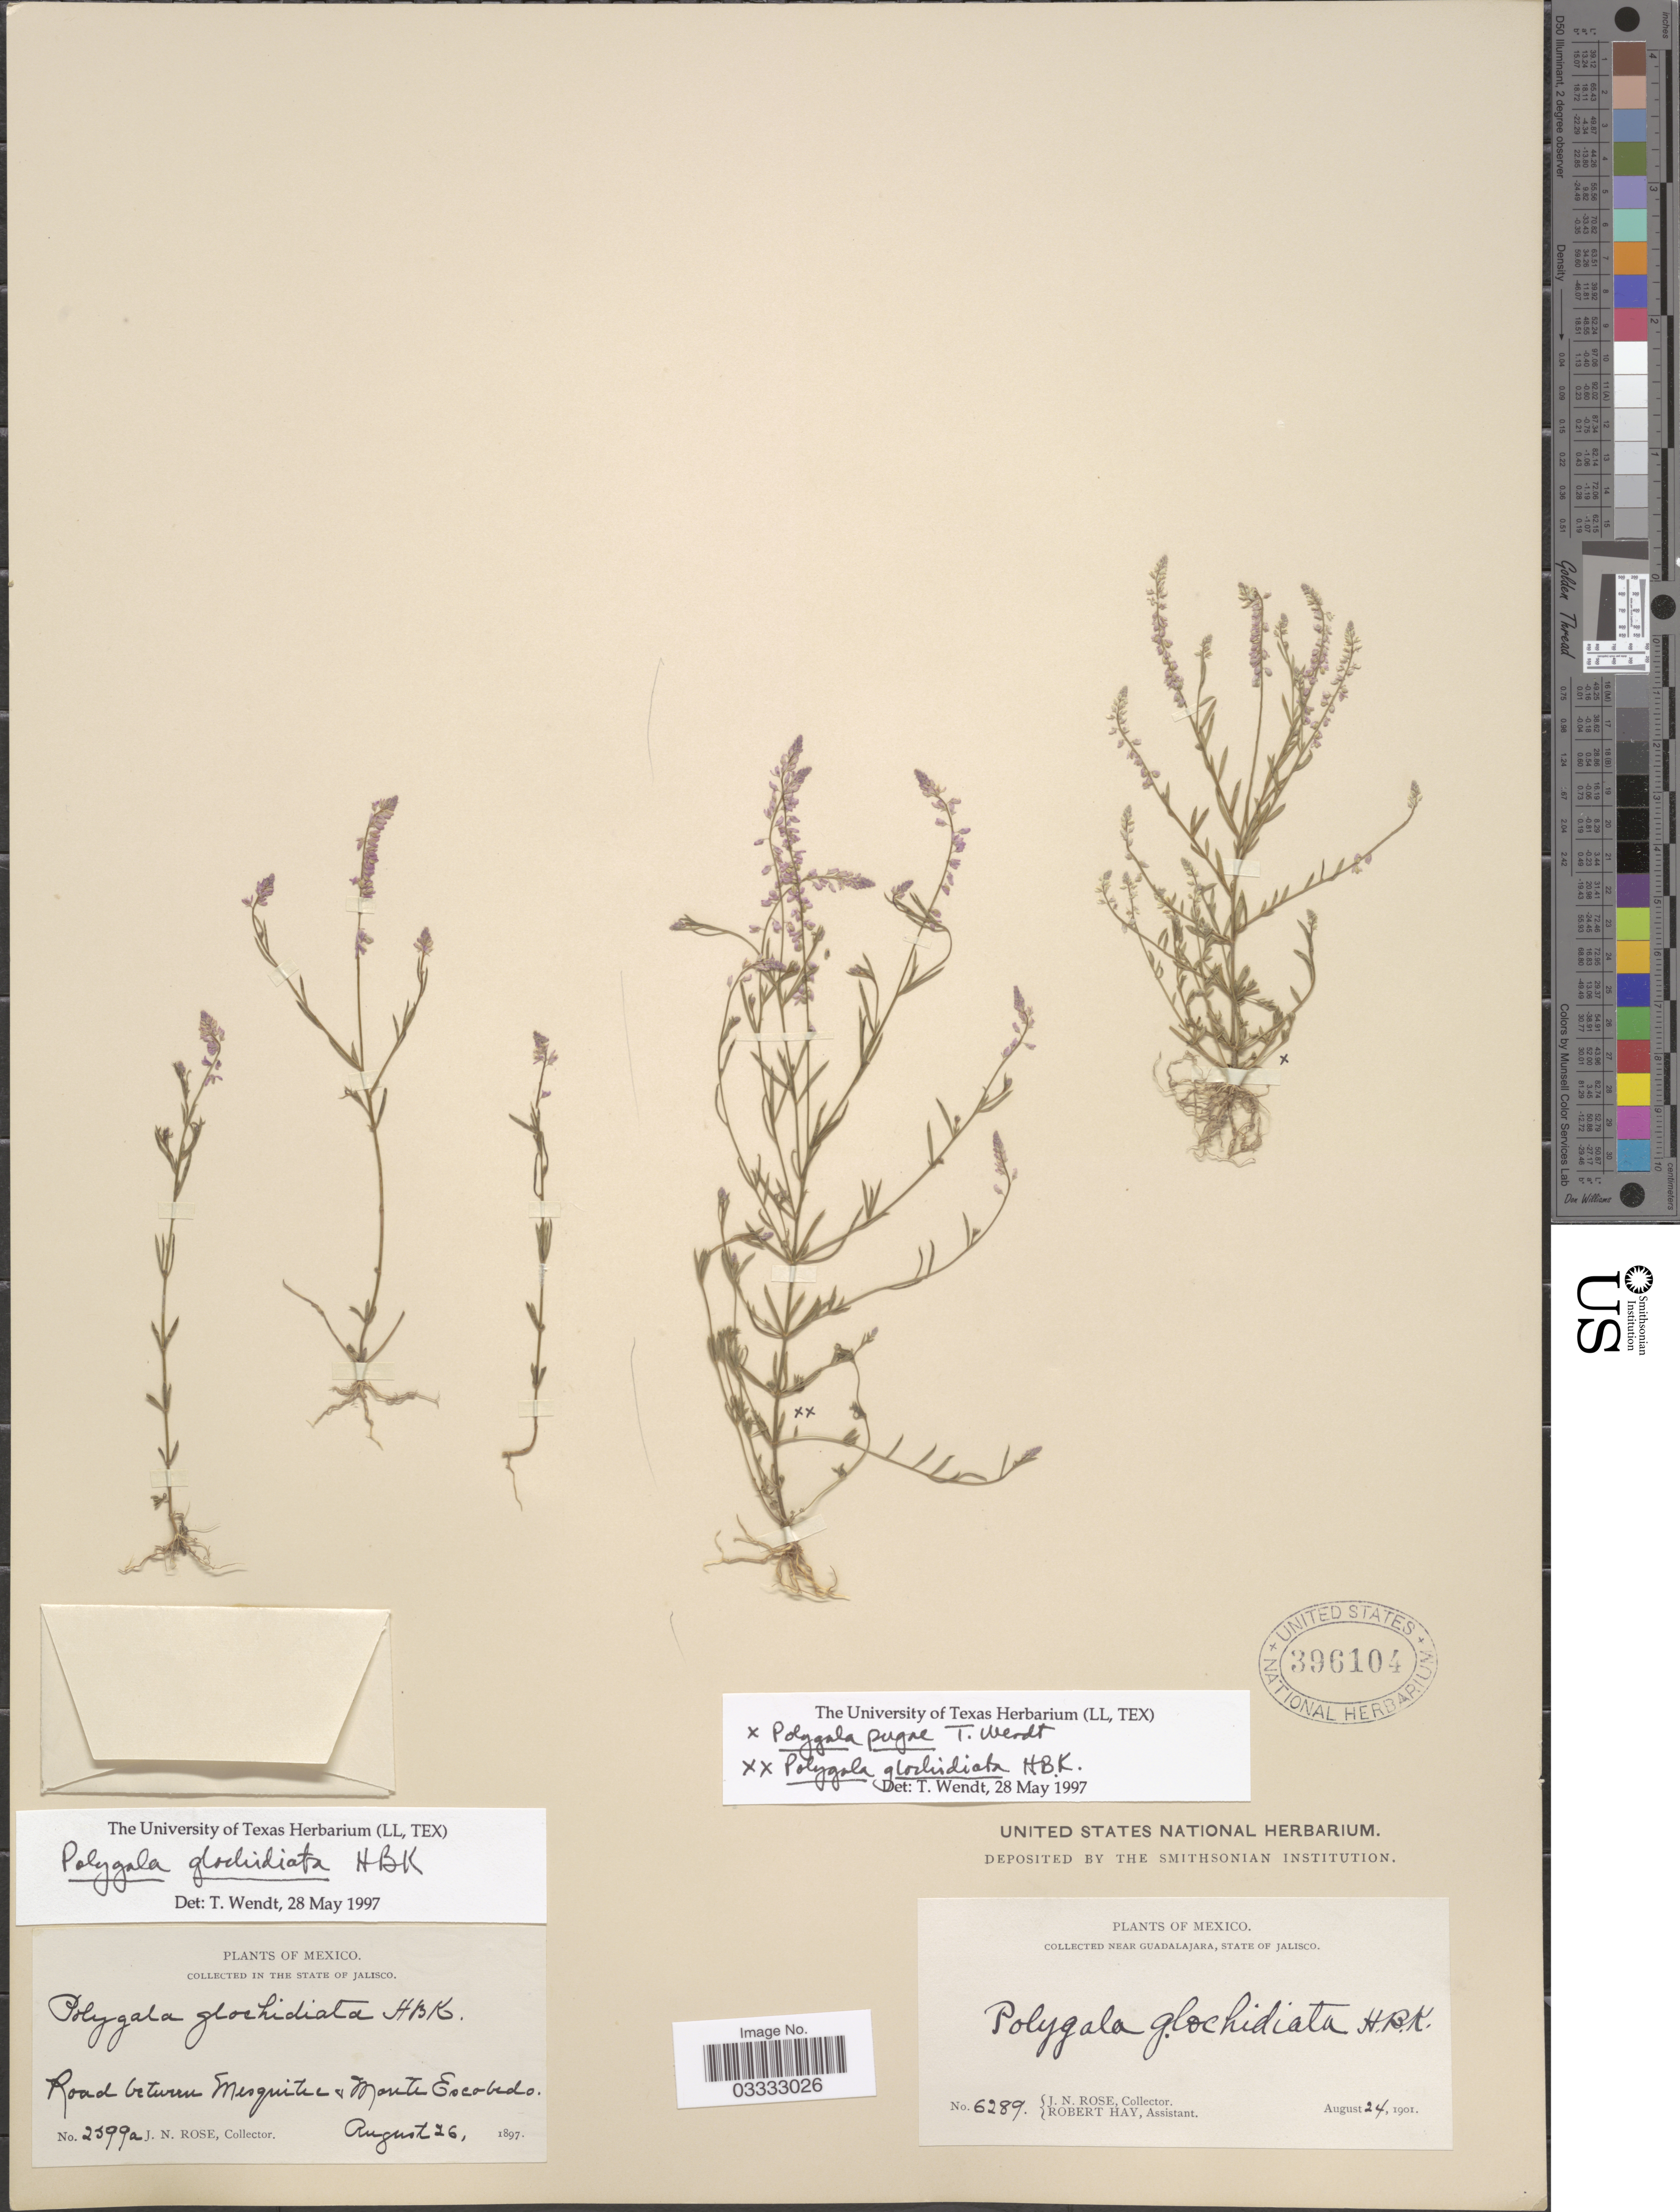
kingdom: Plantae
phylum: Tracheophyta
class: Magnoliopsida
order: Fabales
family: Polygalaceae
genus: Polygala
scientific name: Polygala pugae T. Wendt, ined.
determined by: Wendt, Thomas L.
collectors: J. N. Rose & R. H. Hay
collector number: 6289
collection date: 1901-08-24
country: Mexico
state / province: Jalisco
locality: Near Guadalajara.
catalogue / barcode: US 396104